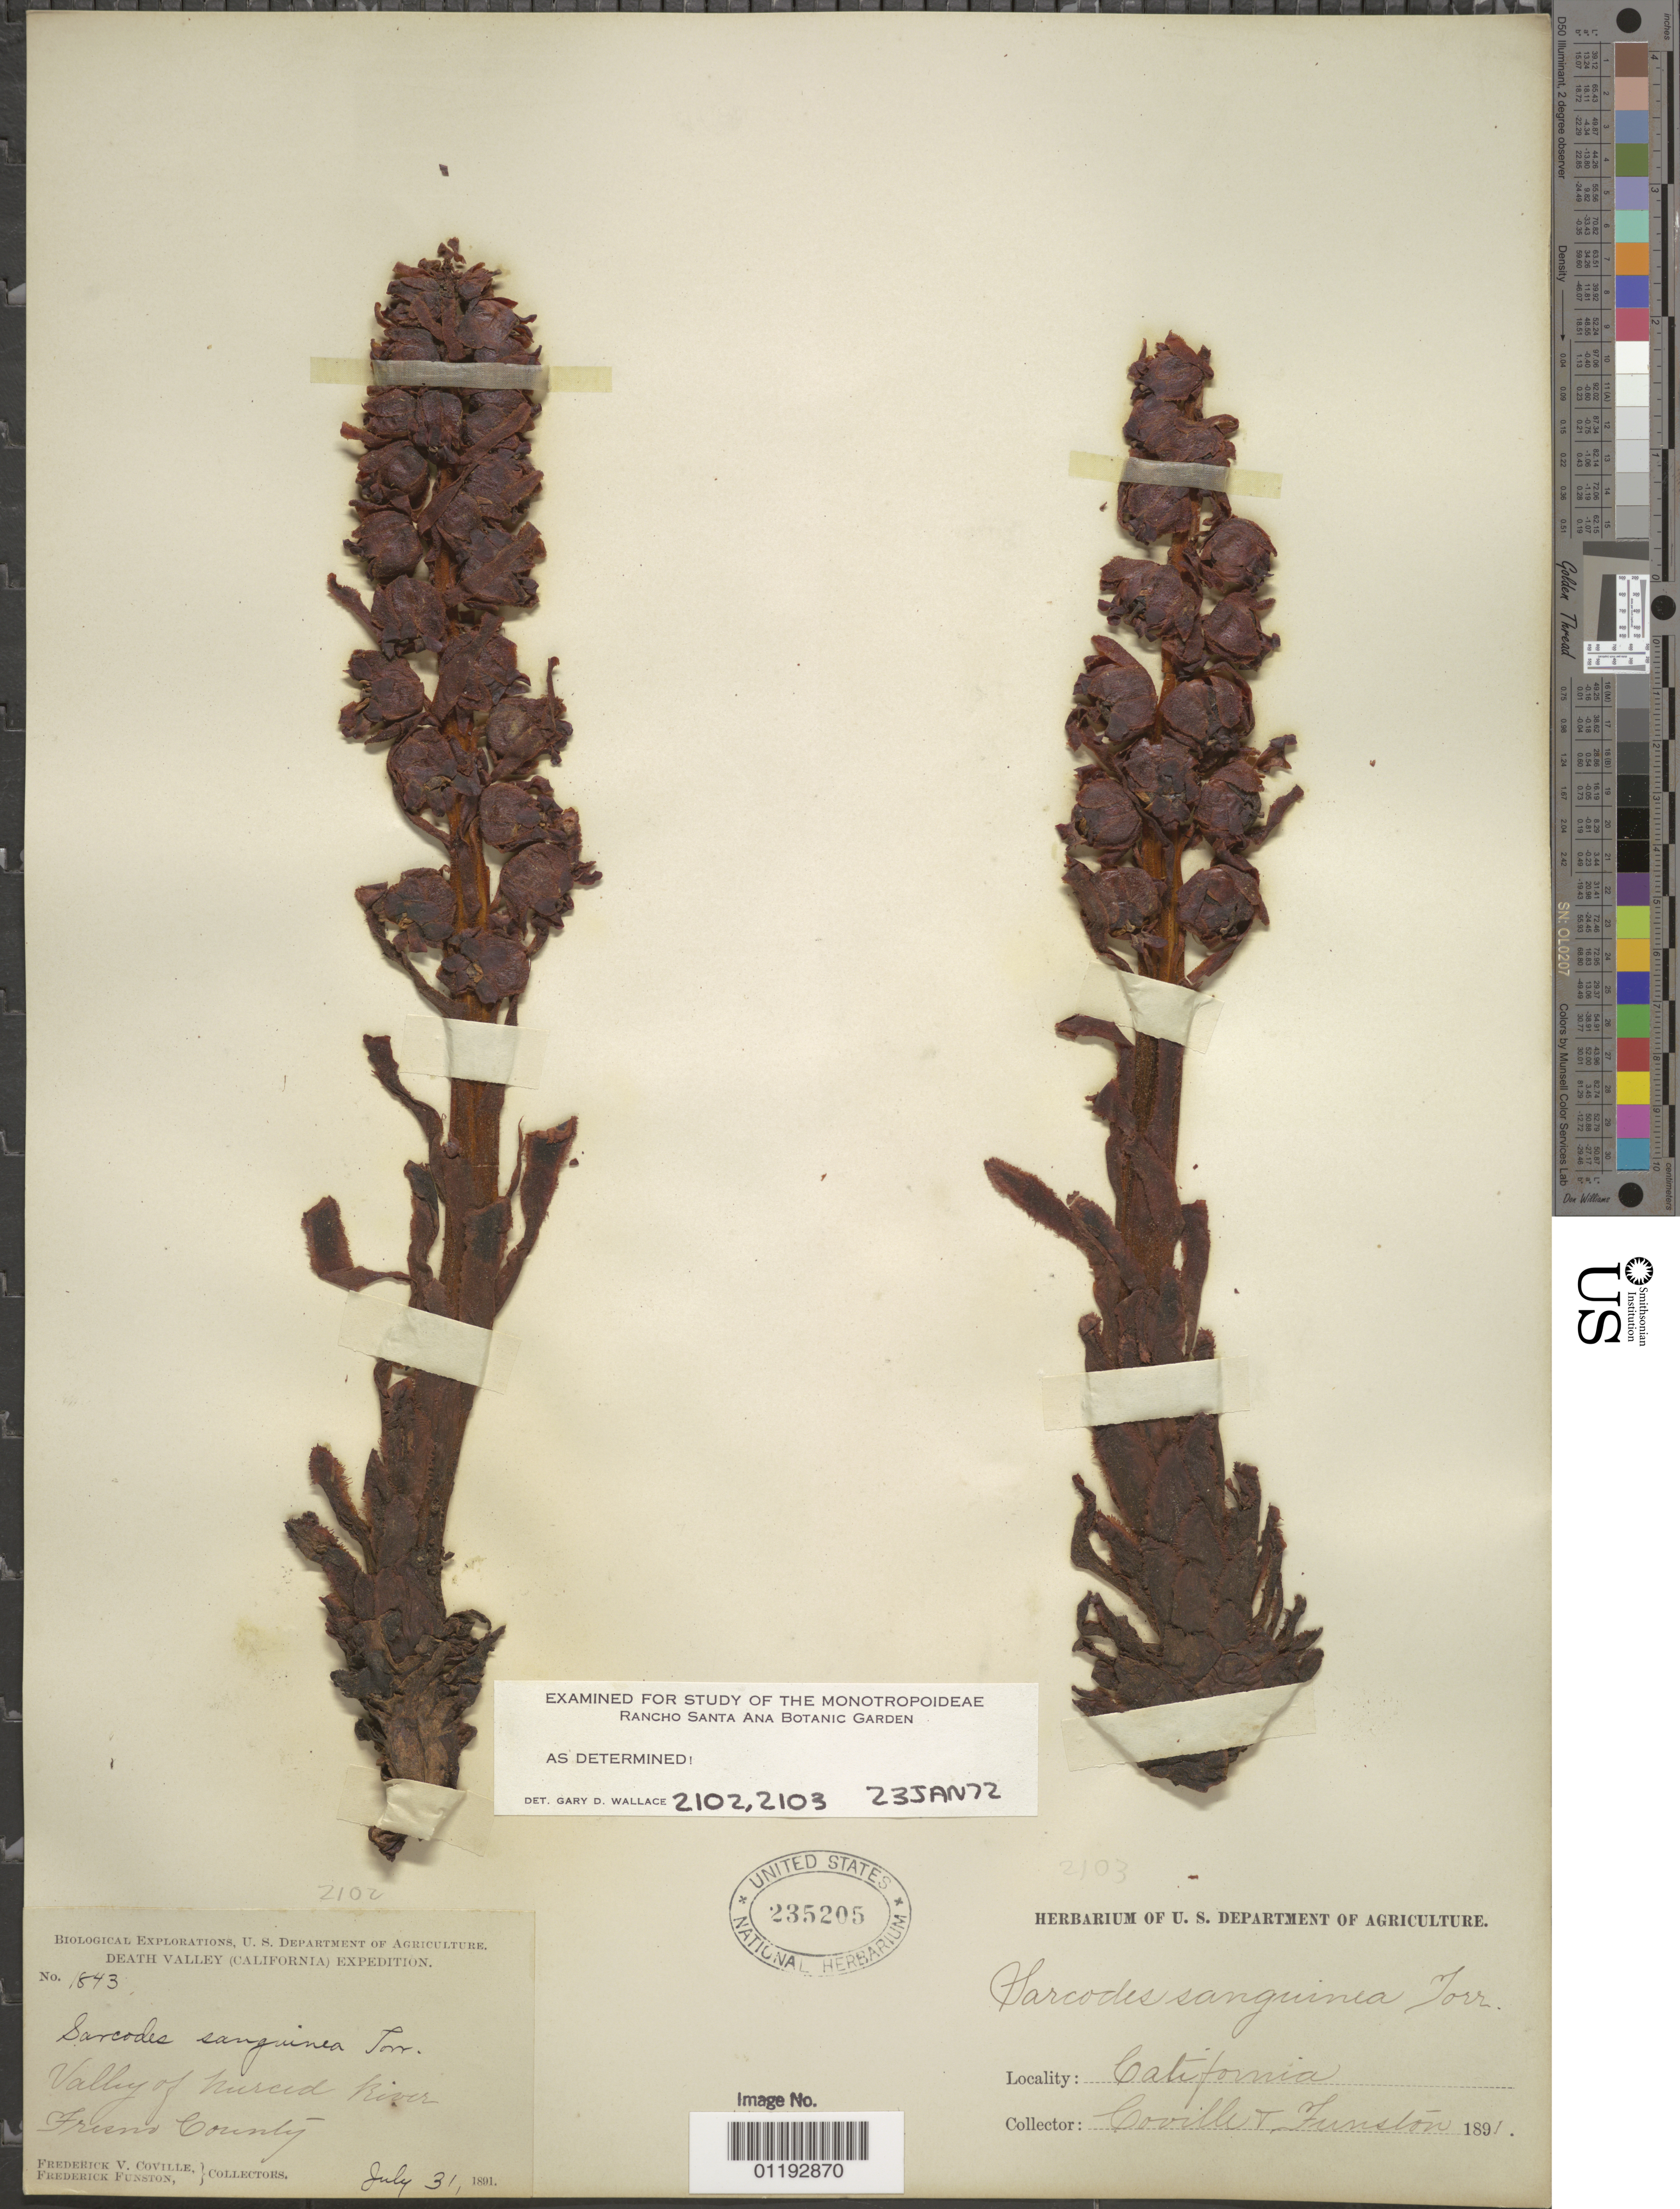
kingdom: Plantae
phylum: Tracheophyta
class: Magnoliopsida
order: Ericales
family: Ericaceae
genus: Sarcodes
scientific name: Sarcodes sanguinea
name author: Torr.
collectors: F. V. Coville & F. Funston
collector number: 1843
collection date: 1891-07-31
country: United States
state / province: California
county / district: Fresno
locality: Valley of Merced River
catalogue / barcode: US 235205